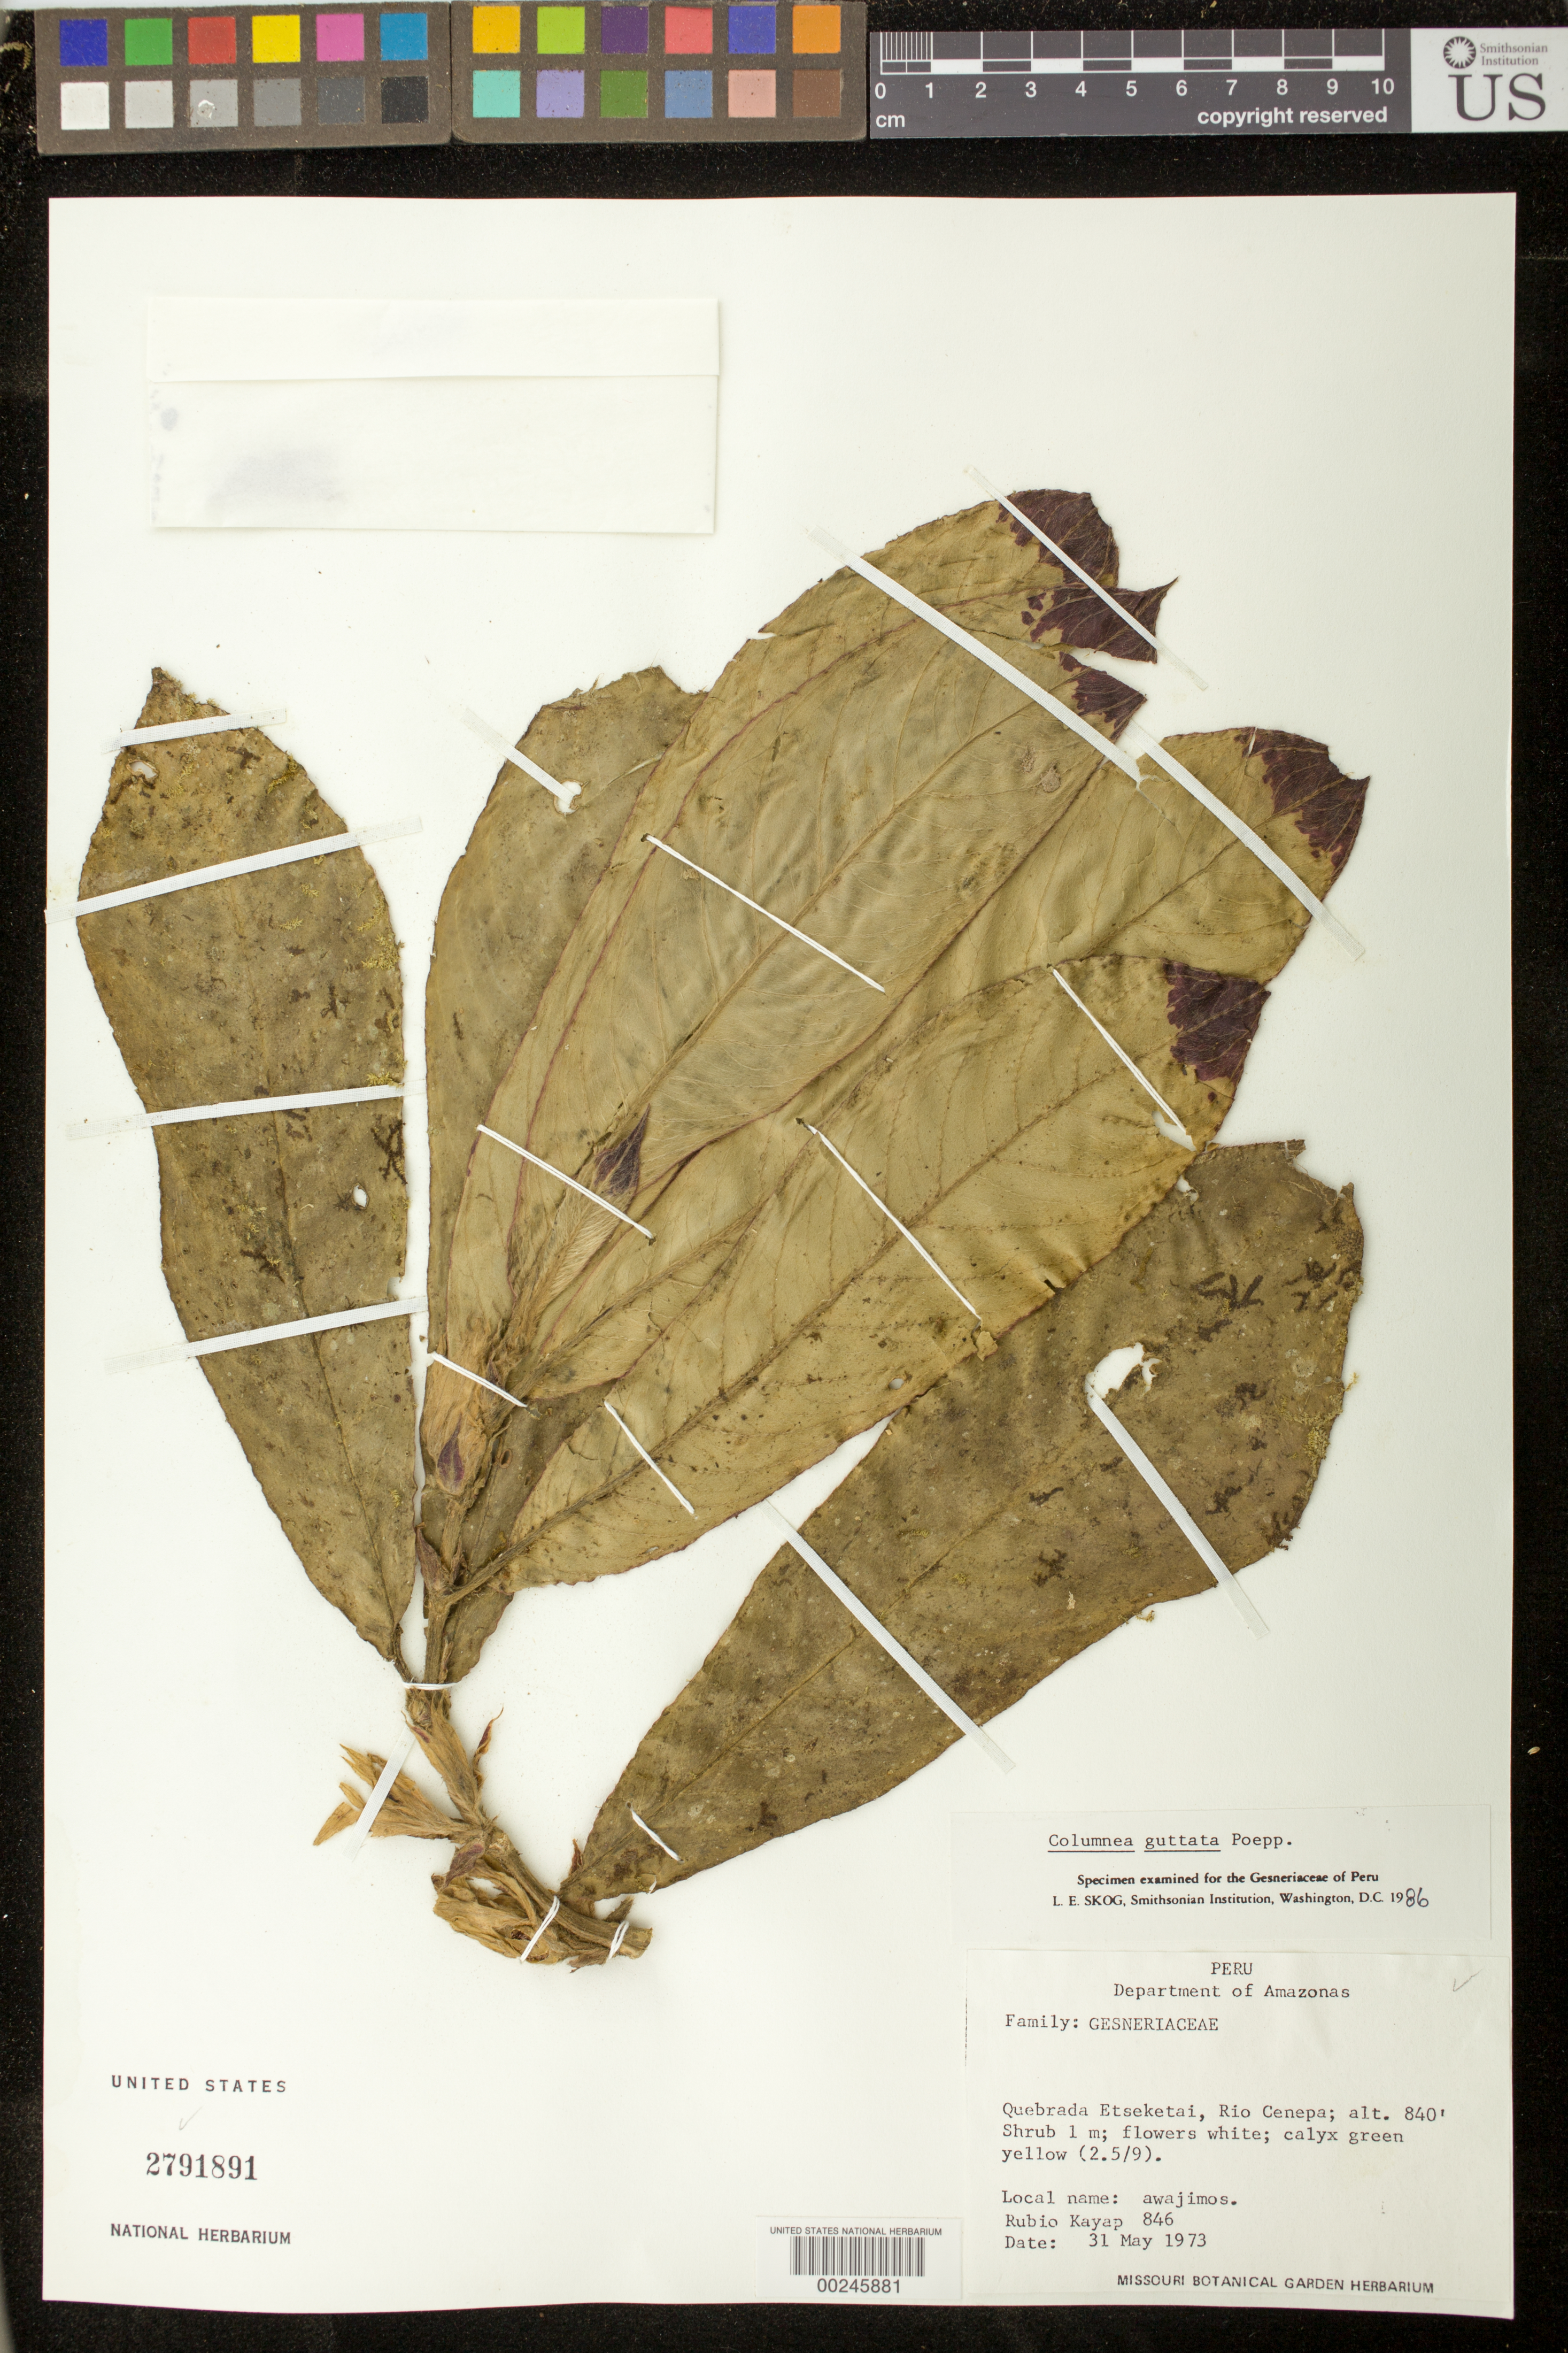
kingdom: Plantae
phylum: Tracheophyta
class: Magnoliopsida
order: Lamiales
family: Gesneriaceae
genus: Columnea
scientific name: Columnea guttata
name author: Poepp.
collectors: R. Kayap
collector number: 846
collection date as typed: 31 May 1973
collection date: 1973-05-31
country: Peru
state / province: Amazonas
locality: Quebrada Etseketai, Rio Cenepa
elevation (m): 256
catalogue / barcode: US 2791891